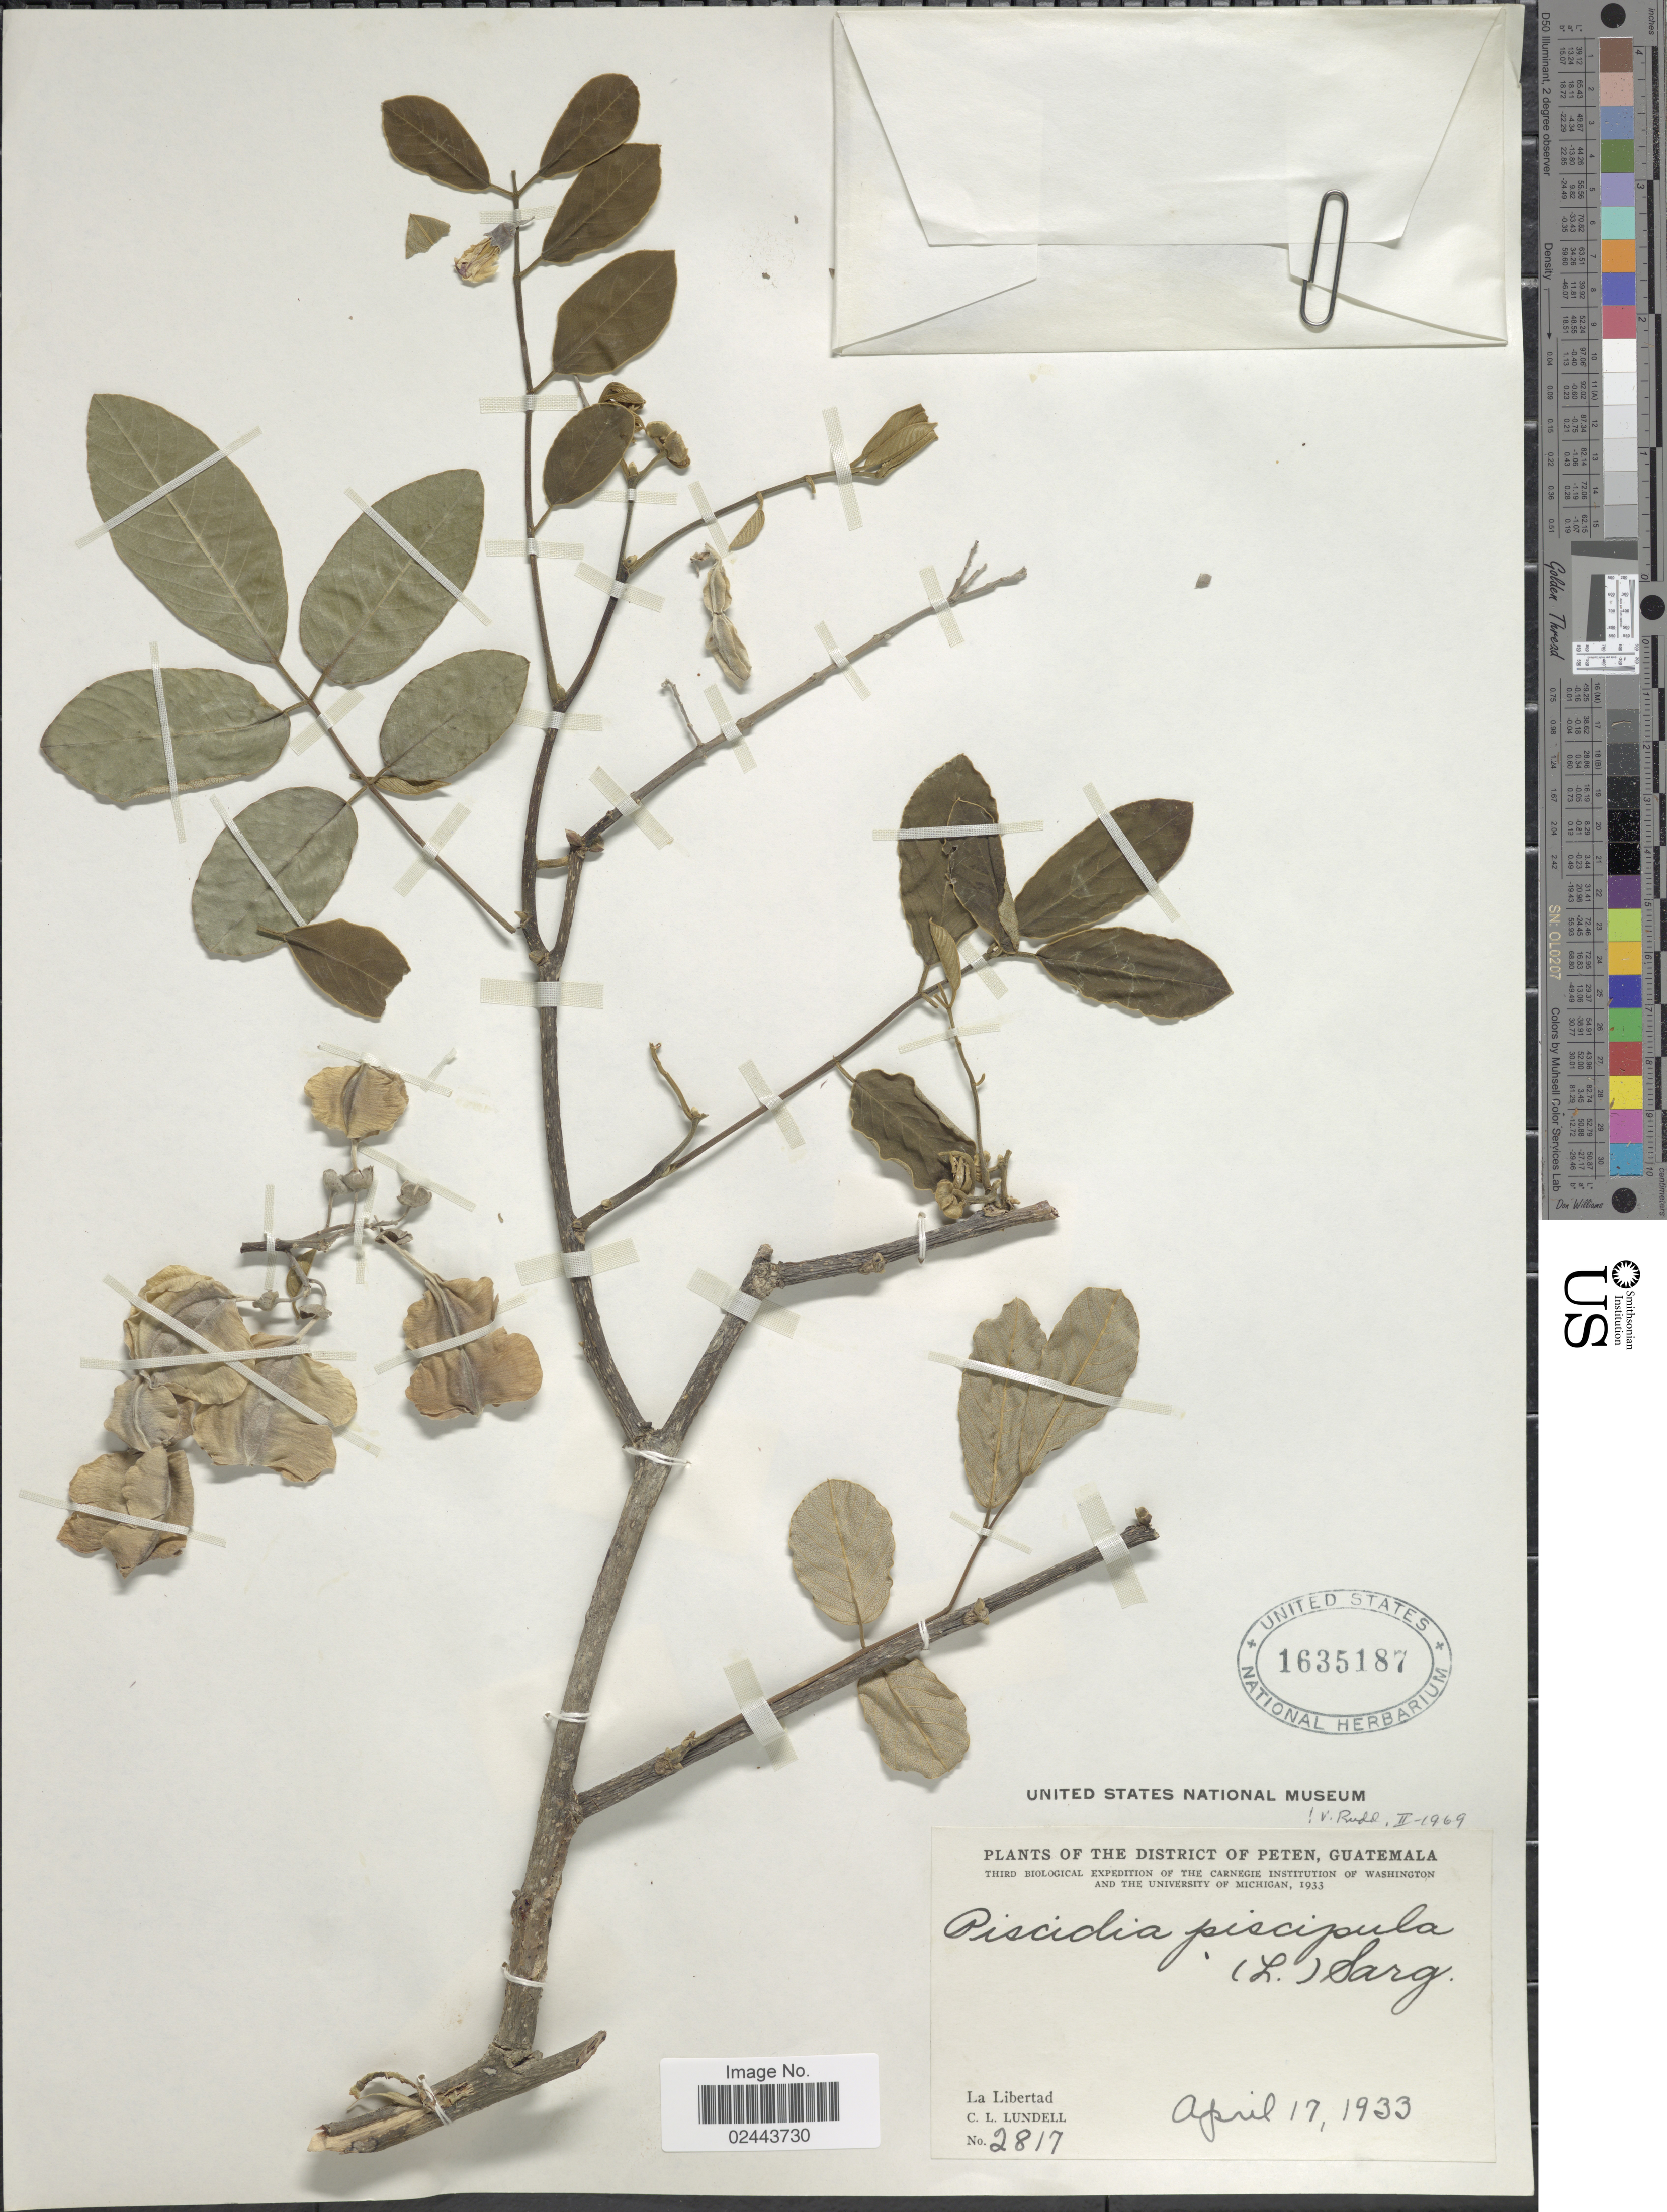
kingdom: Plantae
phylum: Tracheophyta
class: Magnoliopsida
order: Fabales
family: Fabaceae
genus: Piscidia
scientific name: Piscidia piscipula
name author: (L.) Sarg.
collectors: C. L. Lundell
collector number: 2817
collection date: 1933-04-17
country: Guatemala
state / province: El Petén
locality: The District of Peten, La Libertad.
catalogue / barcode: US 1635187